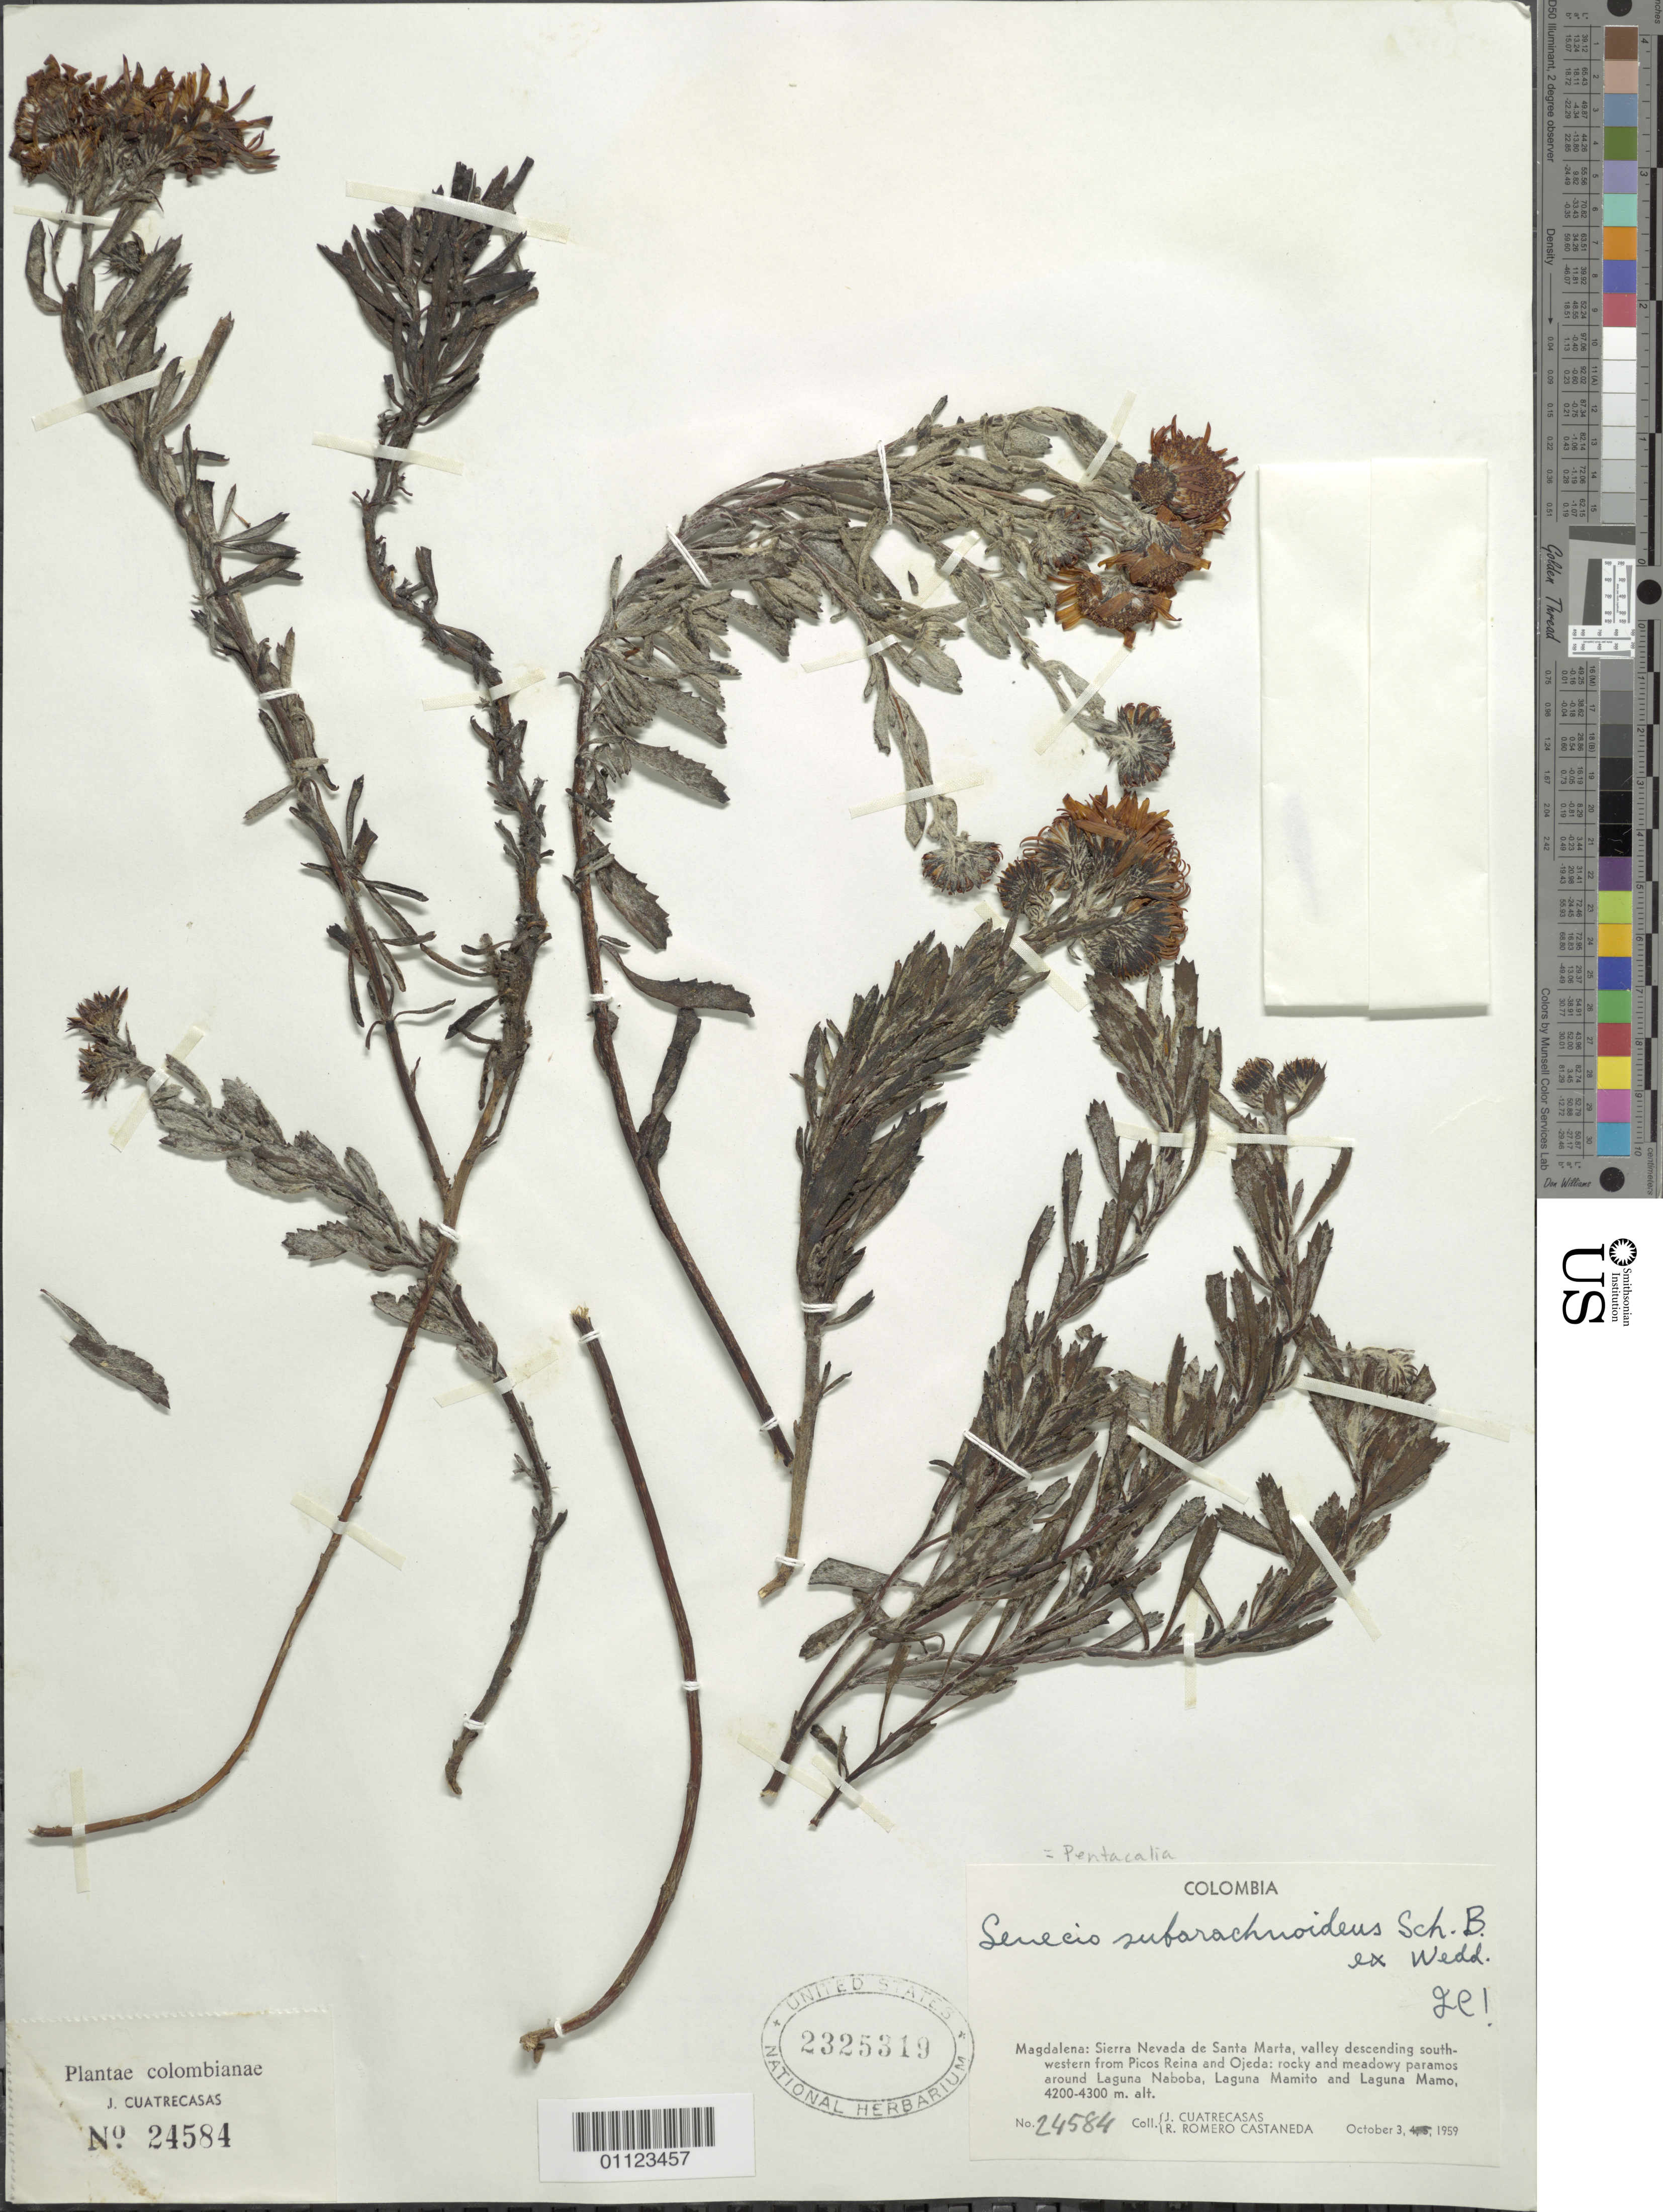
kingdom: Plantae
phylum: Tracheophyta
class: Magnoliopsida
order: Asterales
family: Asteraceae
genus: Pentacalia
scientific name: Pentacalia subarachnoidea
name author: (Wedd.) Cuatrec.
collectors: J. Cuatrecasas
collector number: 24584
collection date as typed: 3-Oct-59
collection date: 1959-10-03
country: Colombia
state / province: Magdalena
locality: Sierra Nevada de Santa Marta, valley descending SW from Picos Reina and Ojeda; around Laguna. Naboba, L. Mamito and L. Mamo.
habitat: Rocky and meadowy paramos.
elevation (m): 4200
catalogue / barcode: US 2325319